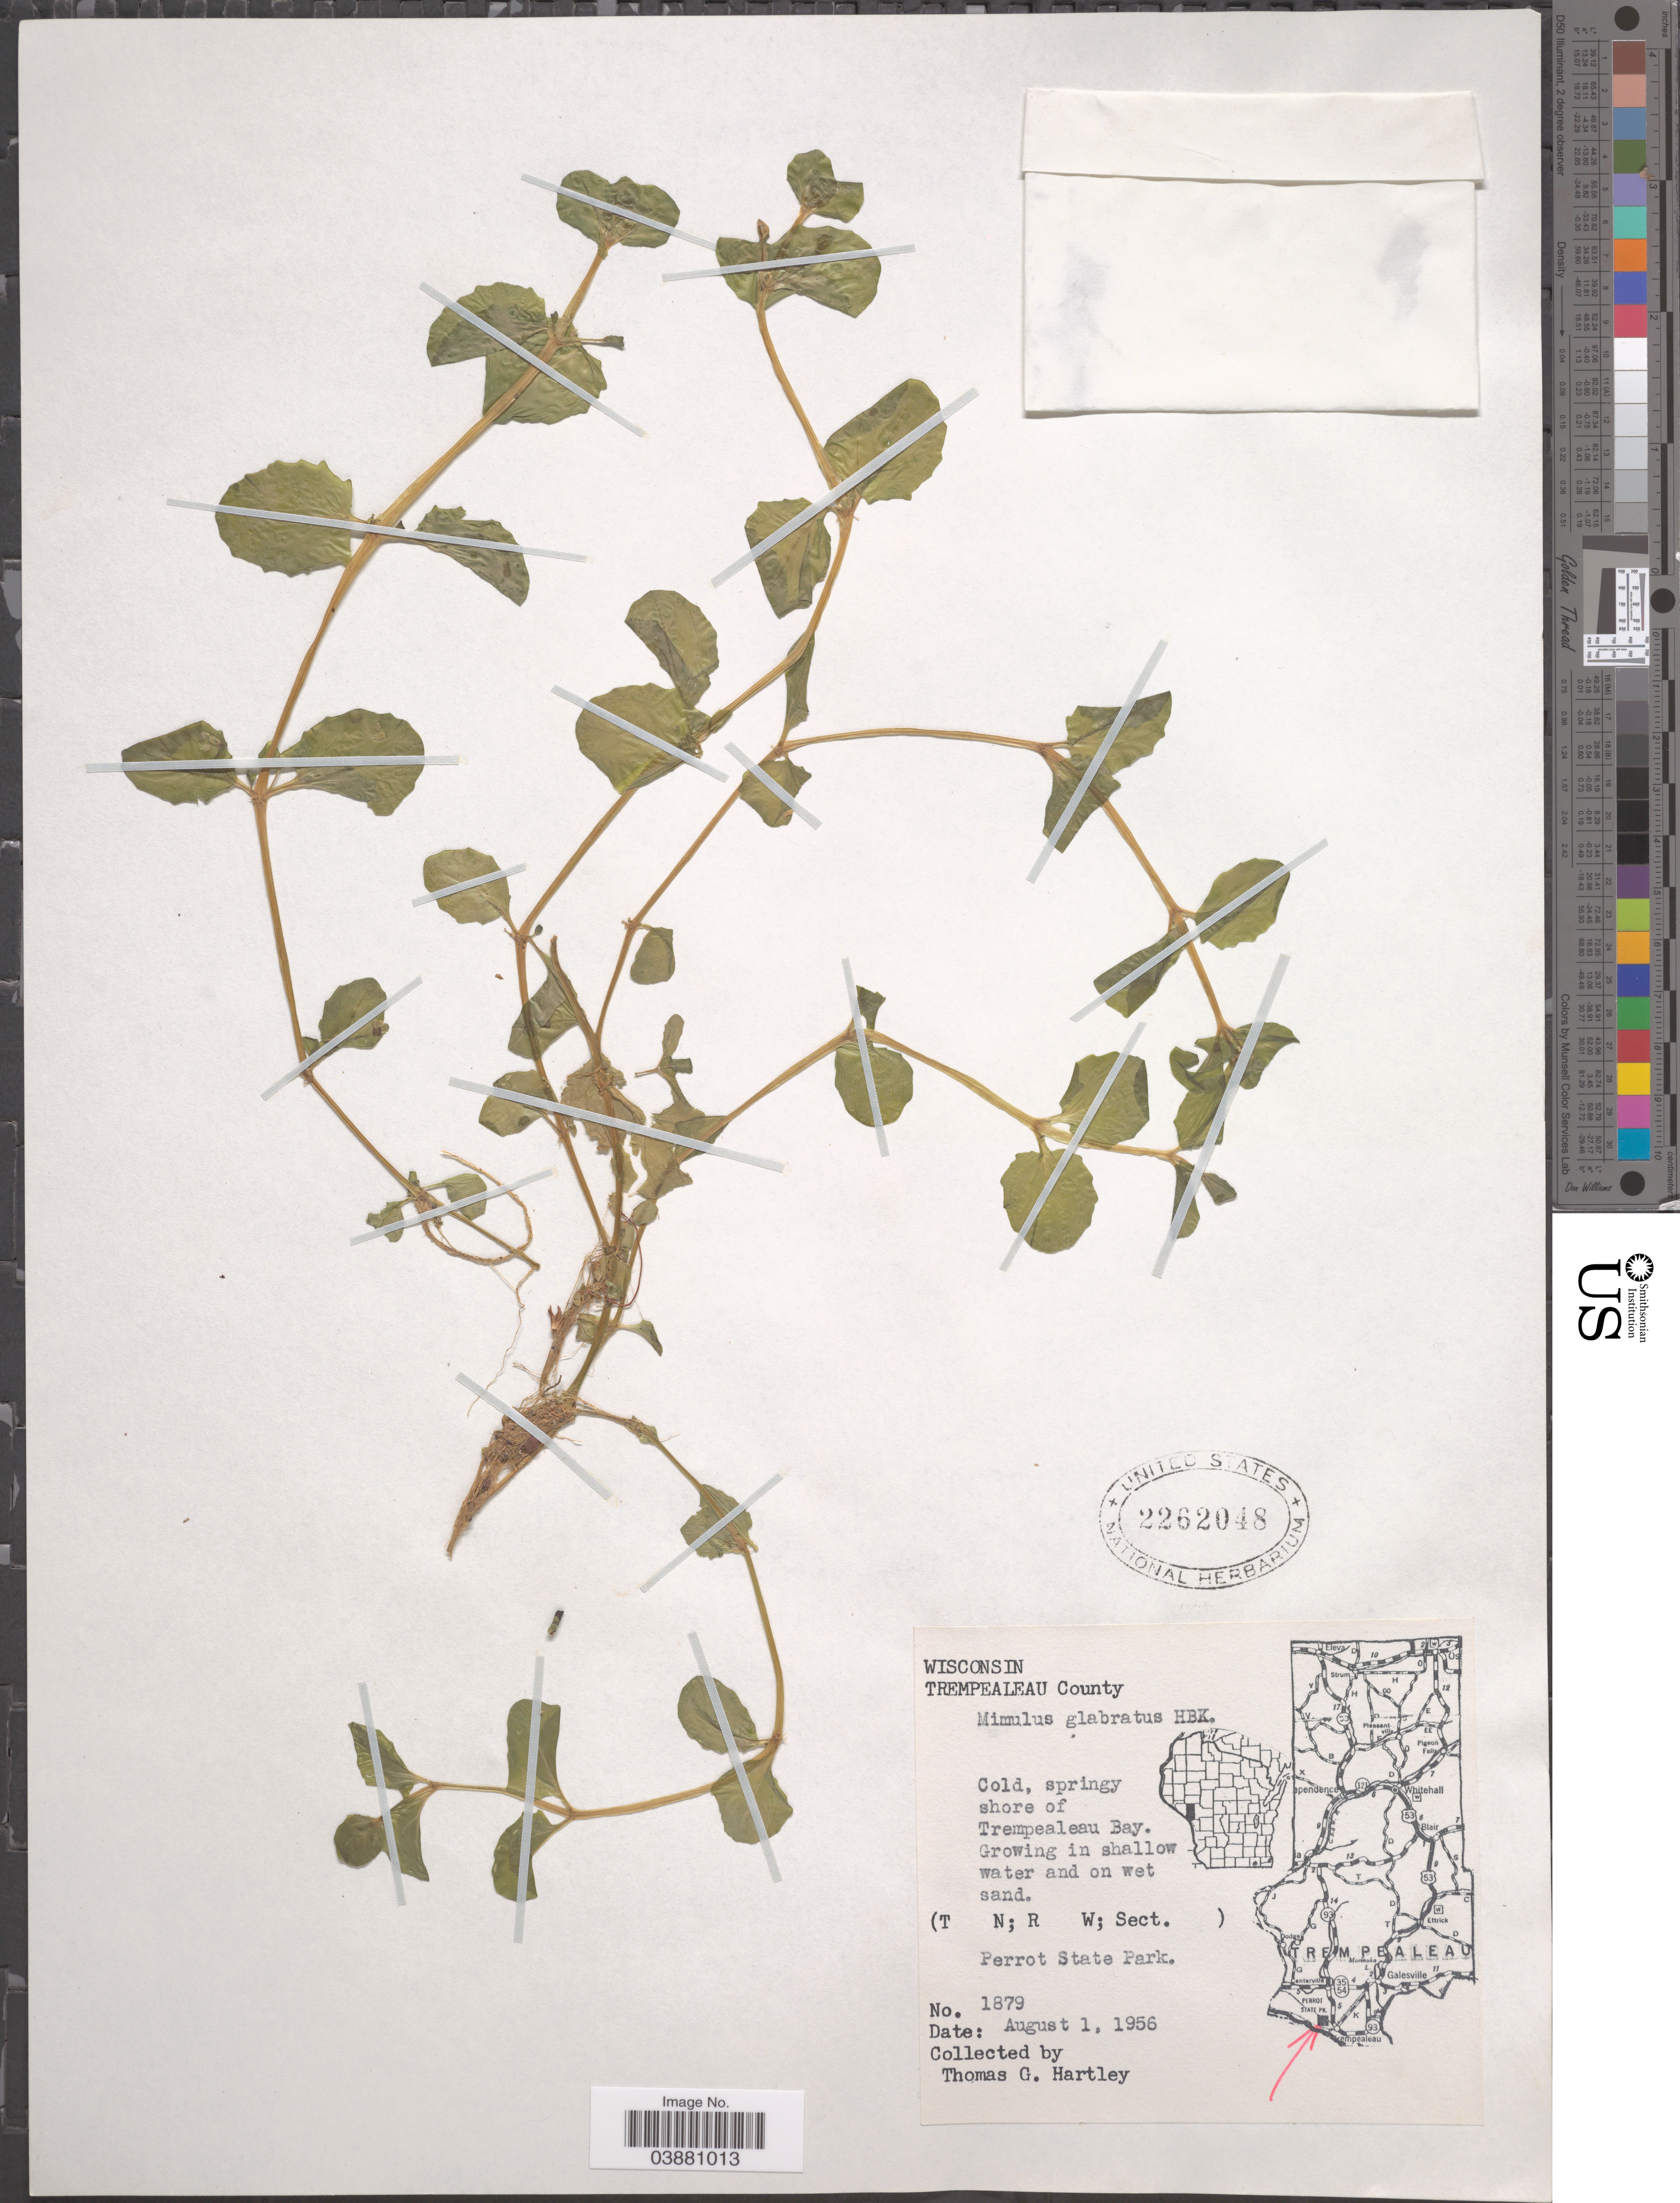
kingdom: Plantae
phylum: Tracheophyta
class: Magnoliopsida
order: Lamiales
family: Phrymaceae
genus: Mimulus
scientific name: Mimulus glabratus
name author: Kunth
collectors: T. G. Hartley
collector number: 1879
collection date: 1956-08-01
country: United States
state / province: Wisconsin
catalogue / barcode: US 2262048